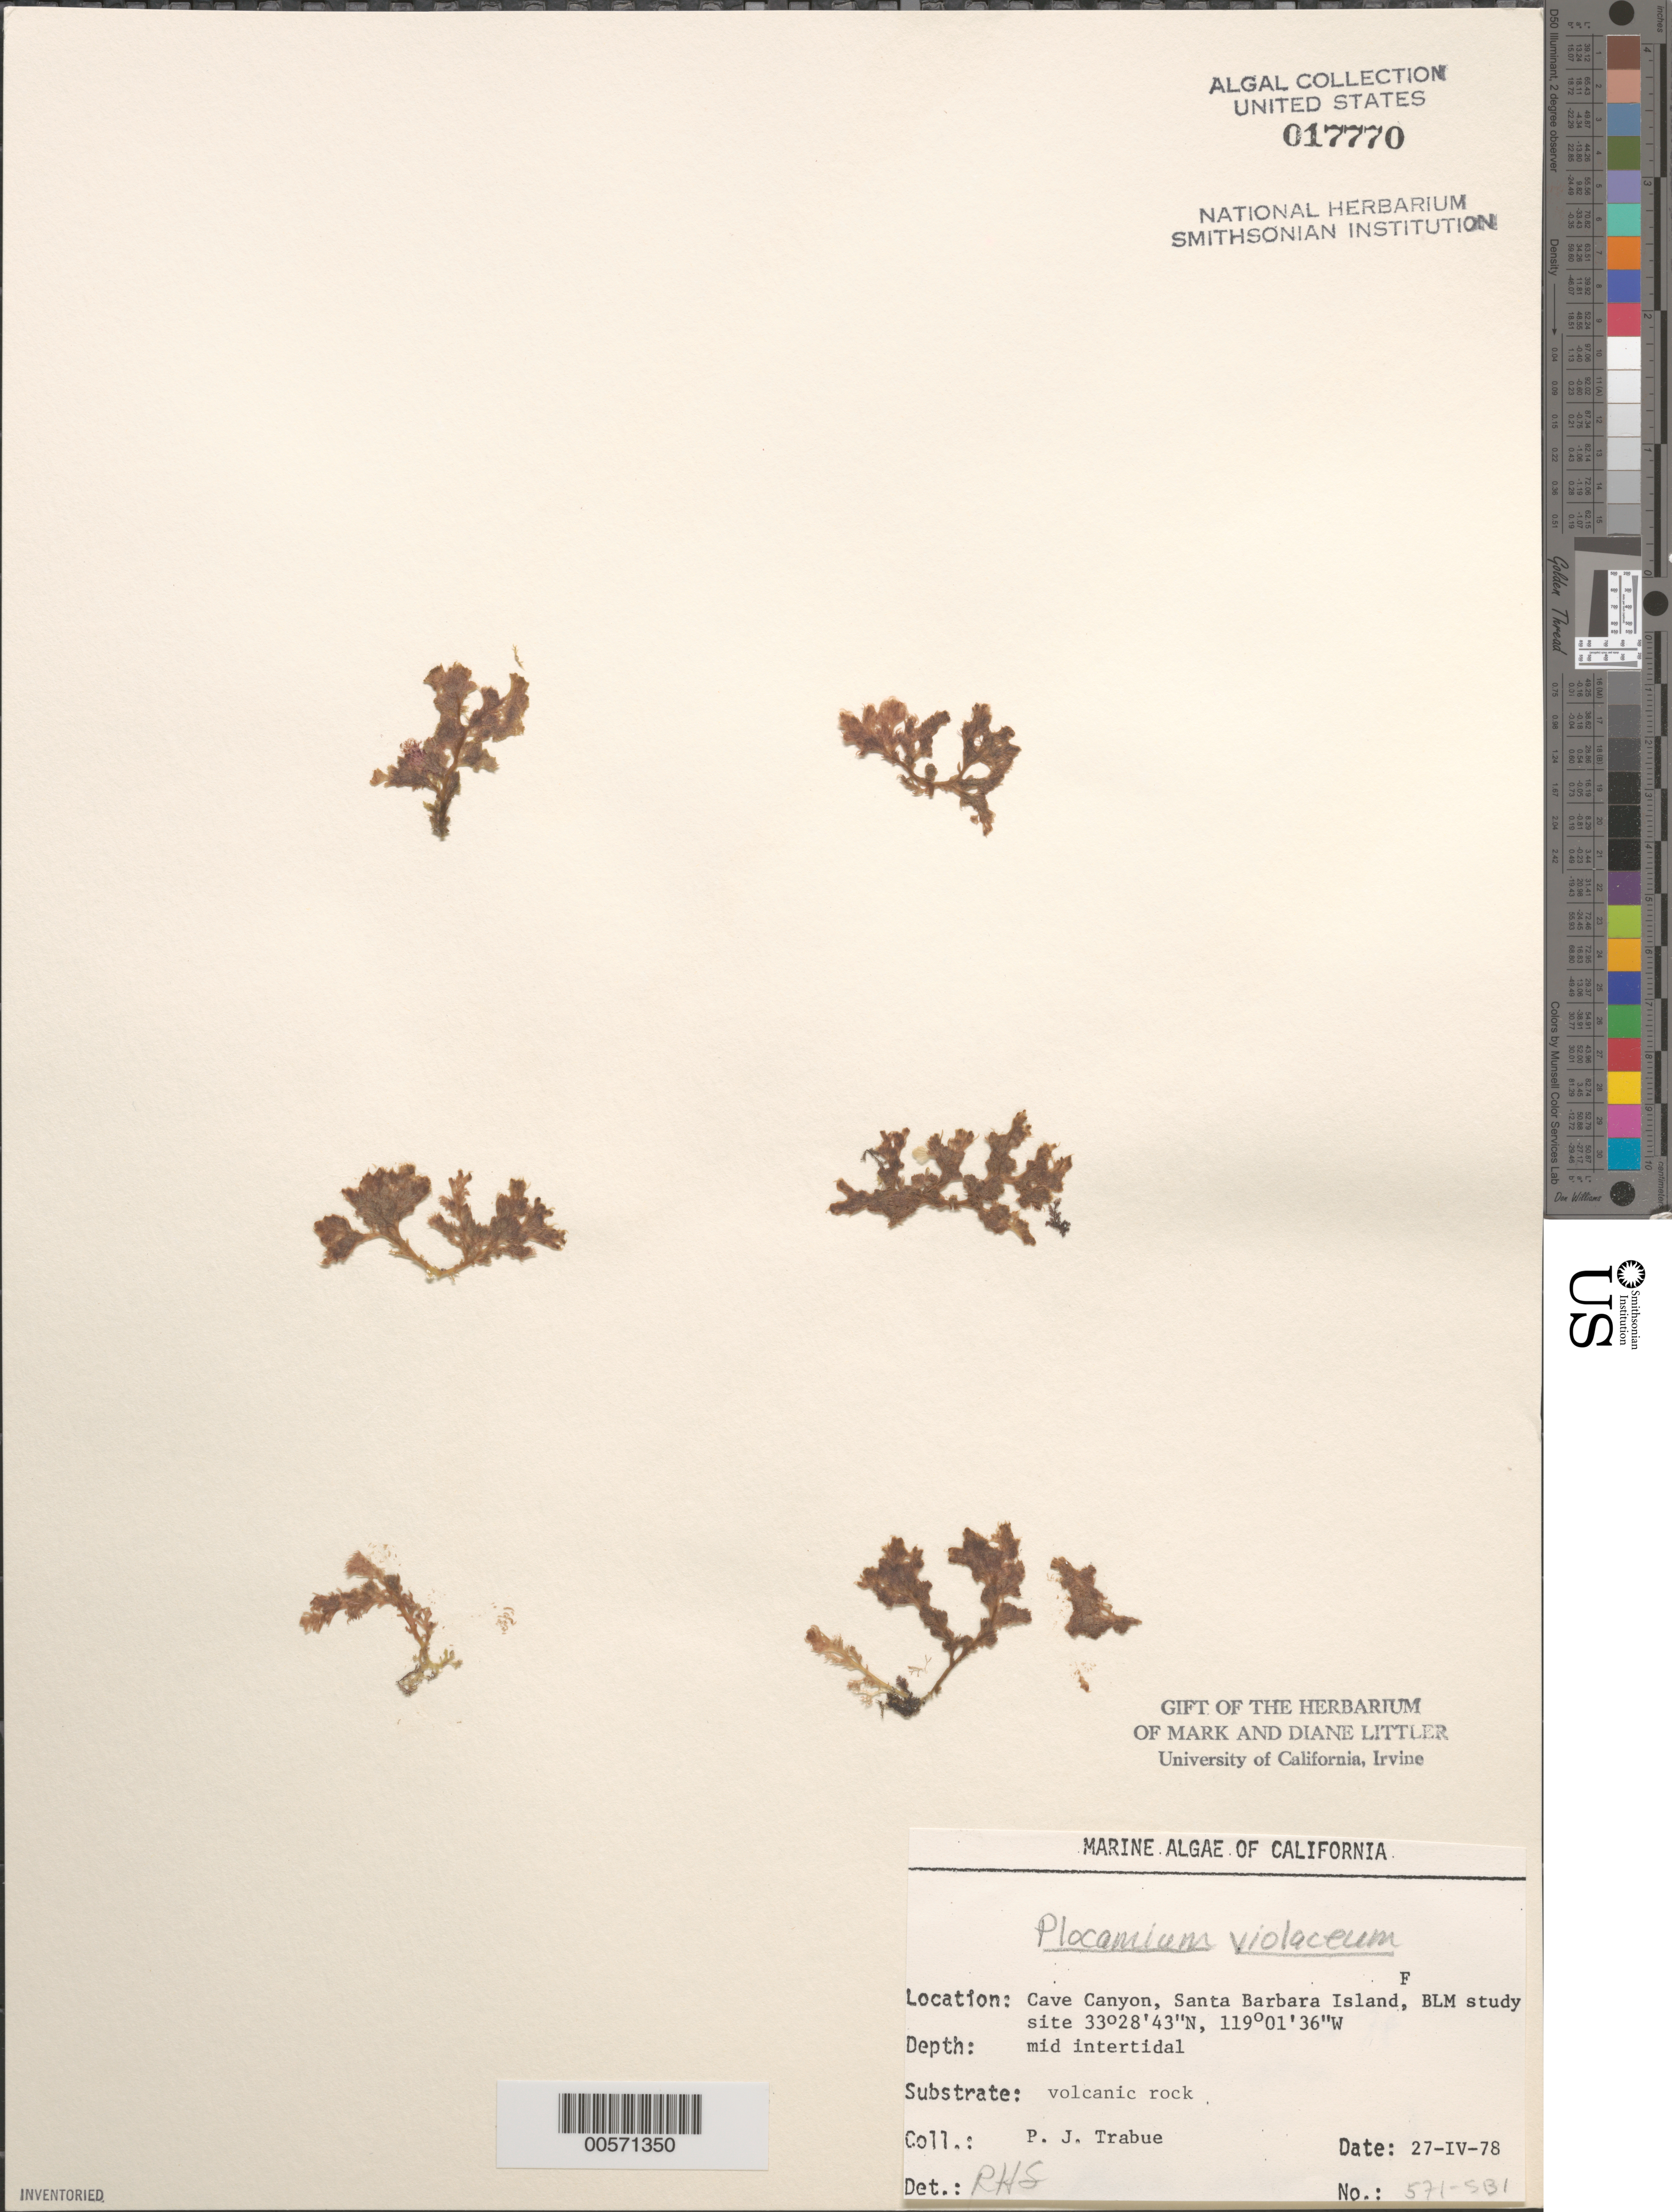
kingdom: Plantae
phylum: Rhodophyta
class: Florideophyceae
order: Plocamiales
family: Plocamiaceae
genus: Plocamium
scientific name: Plocamium violaceum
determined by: Sims, Robert H.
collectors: P. J. Trabue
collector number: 571-sbi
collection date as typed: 27 Apr 1978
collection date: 1978-04-27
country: United States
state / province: California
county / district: Santa Barbara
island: Santa Barbara Island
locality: Cave Canyon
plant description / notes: BLM-SOCALBIGHT Rocky Intertidal Survey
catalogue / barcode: US 17770